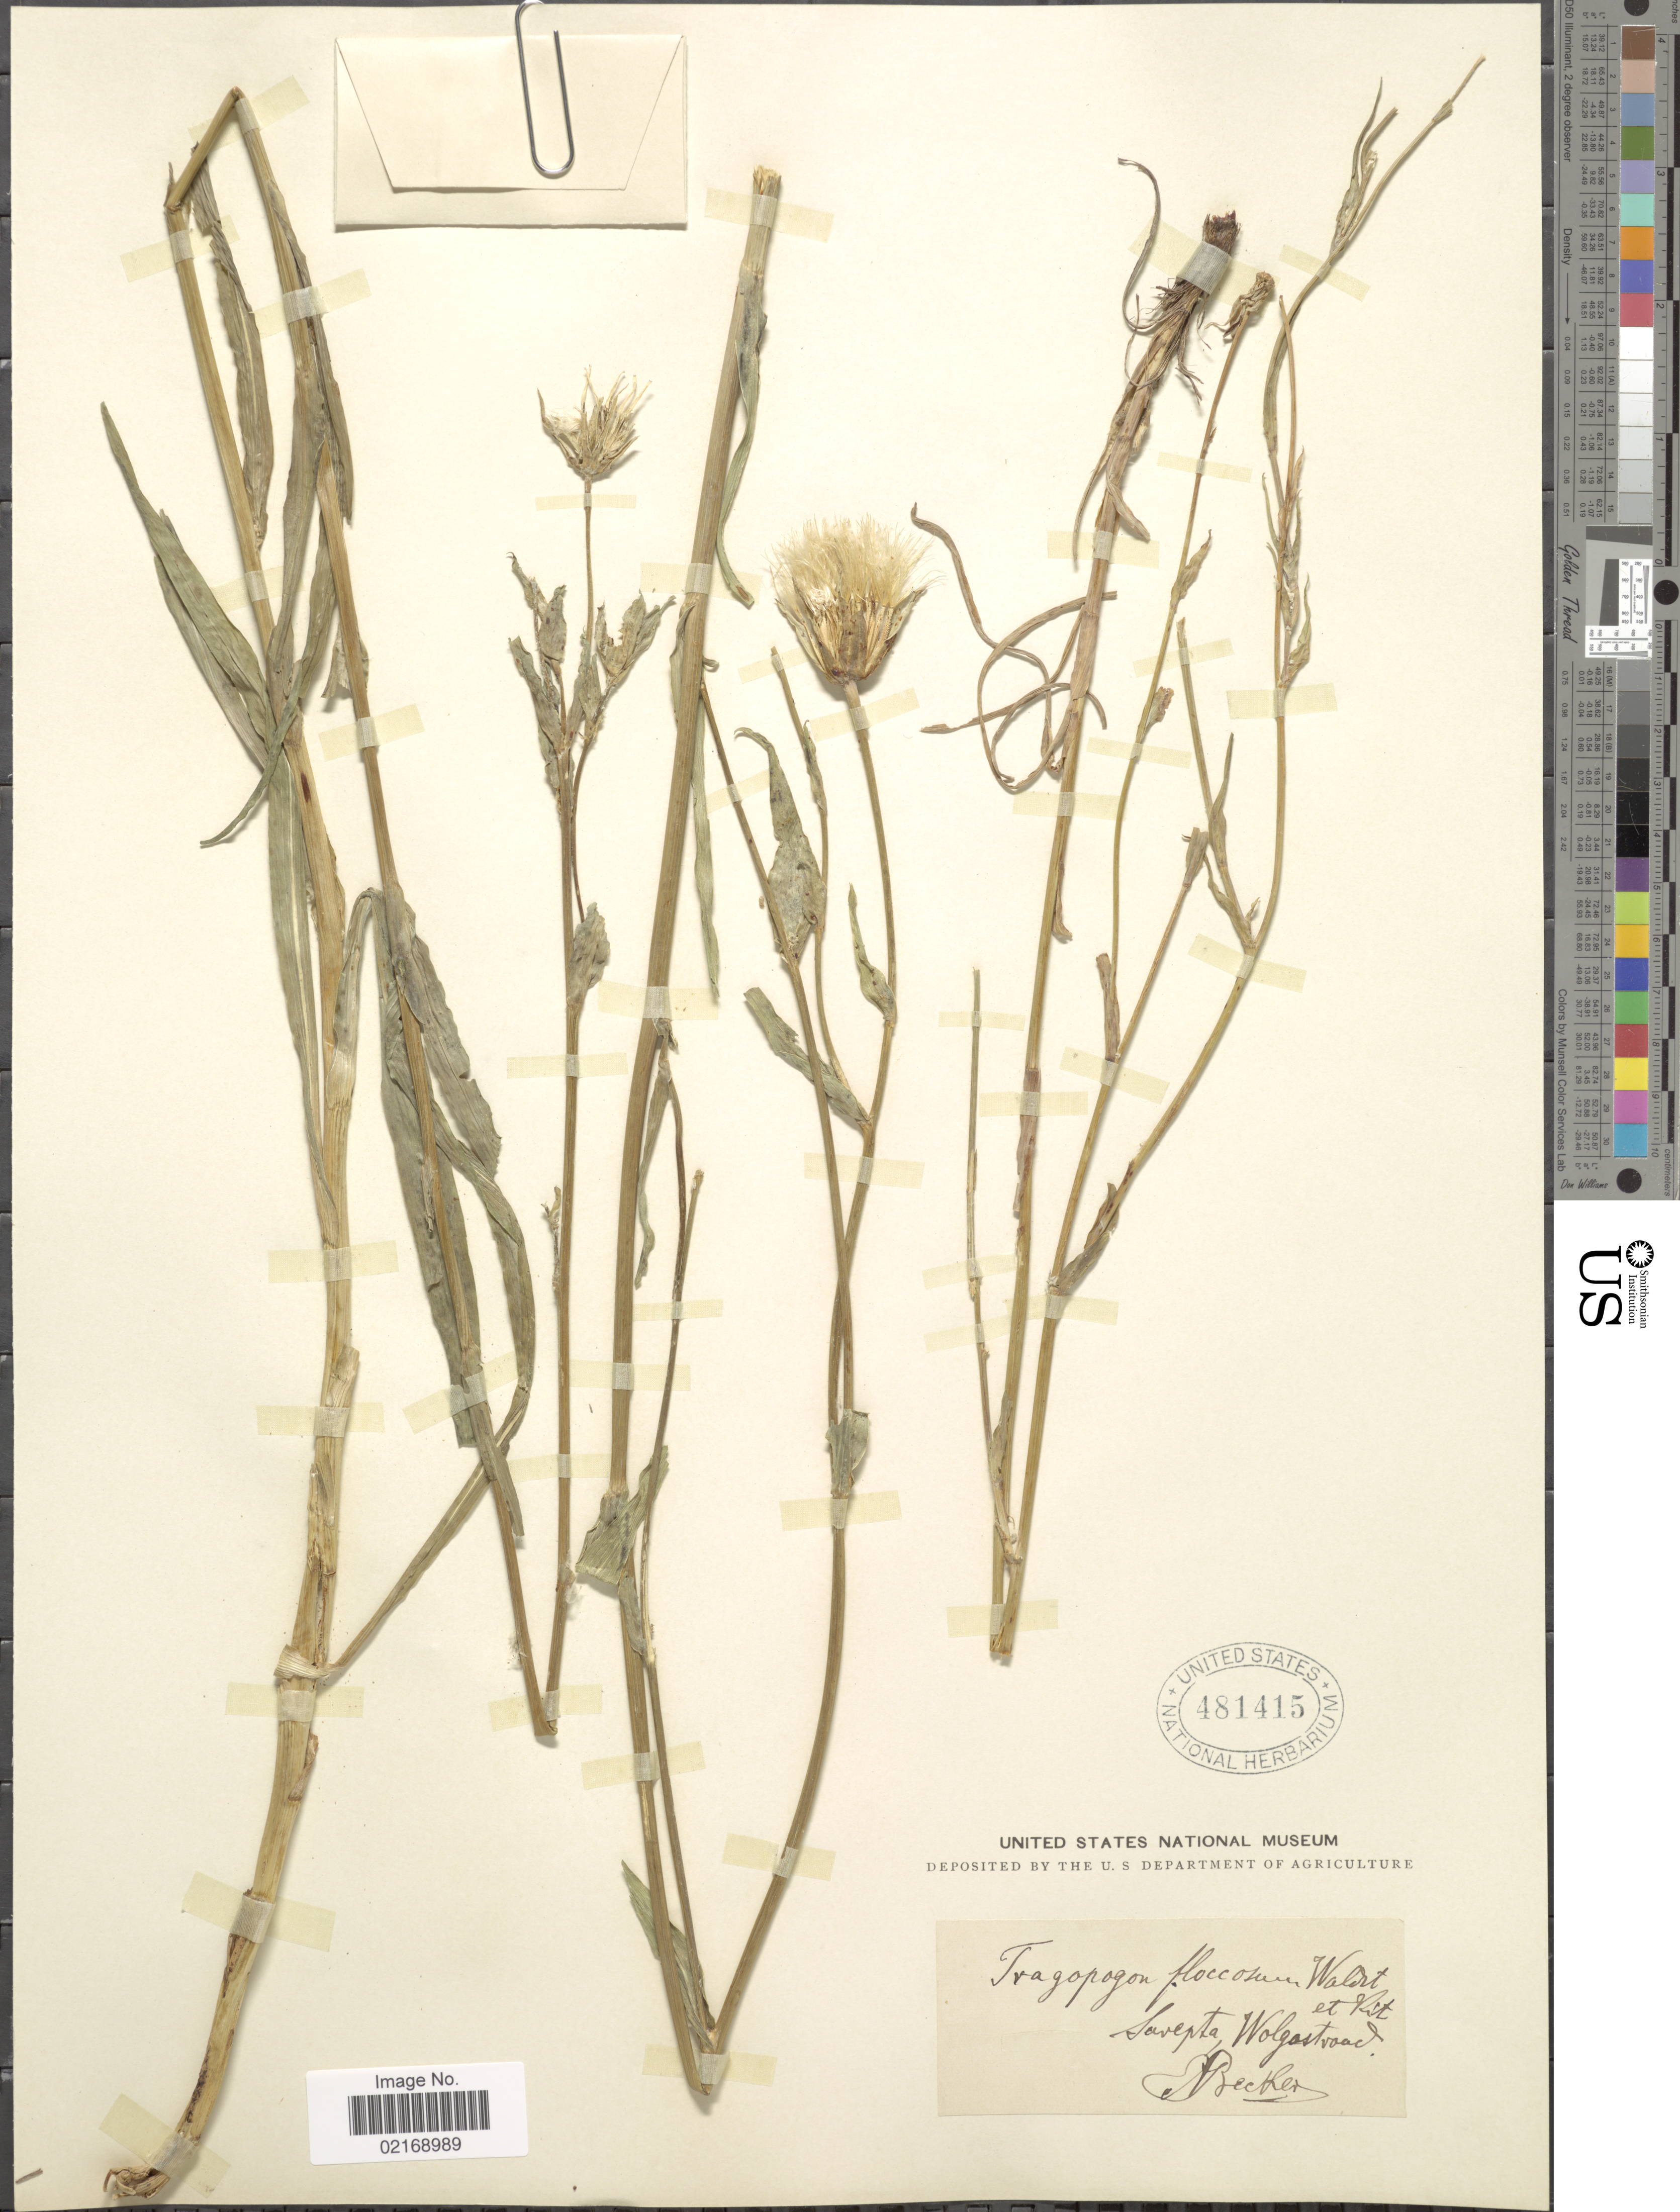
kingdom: Plantae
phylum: Tracheophyta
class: Magnoliopsida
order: Asterales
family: Asteraceae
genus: Tragopogon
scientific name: Tragopogon floccosus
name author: Waldst. & Kit.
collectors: A. Becker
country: Russian Federation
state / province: Volgograd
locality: Sarepta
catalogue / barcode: US 481415